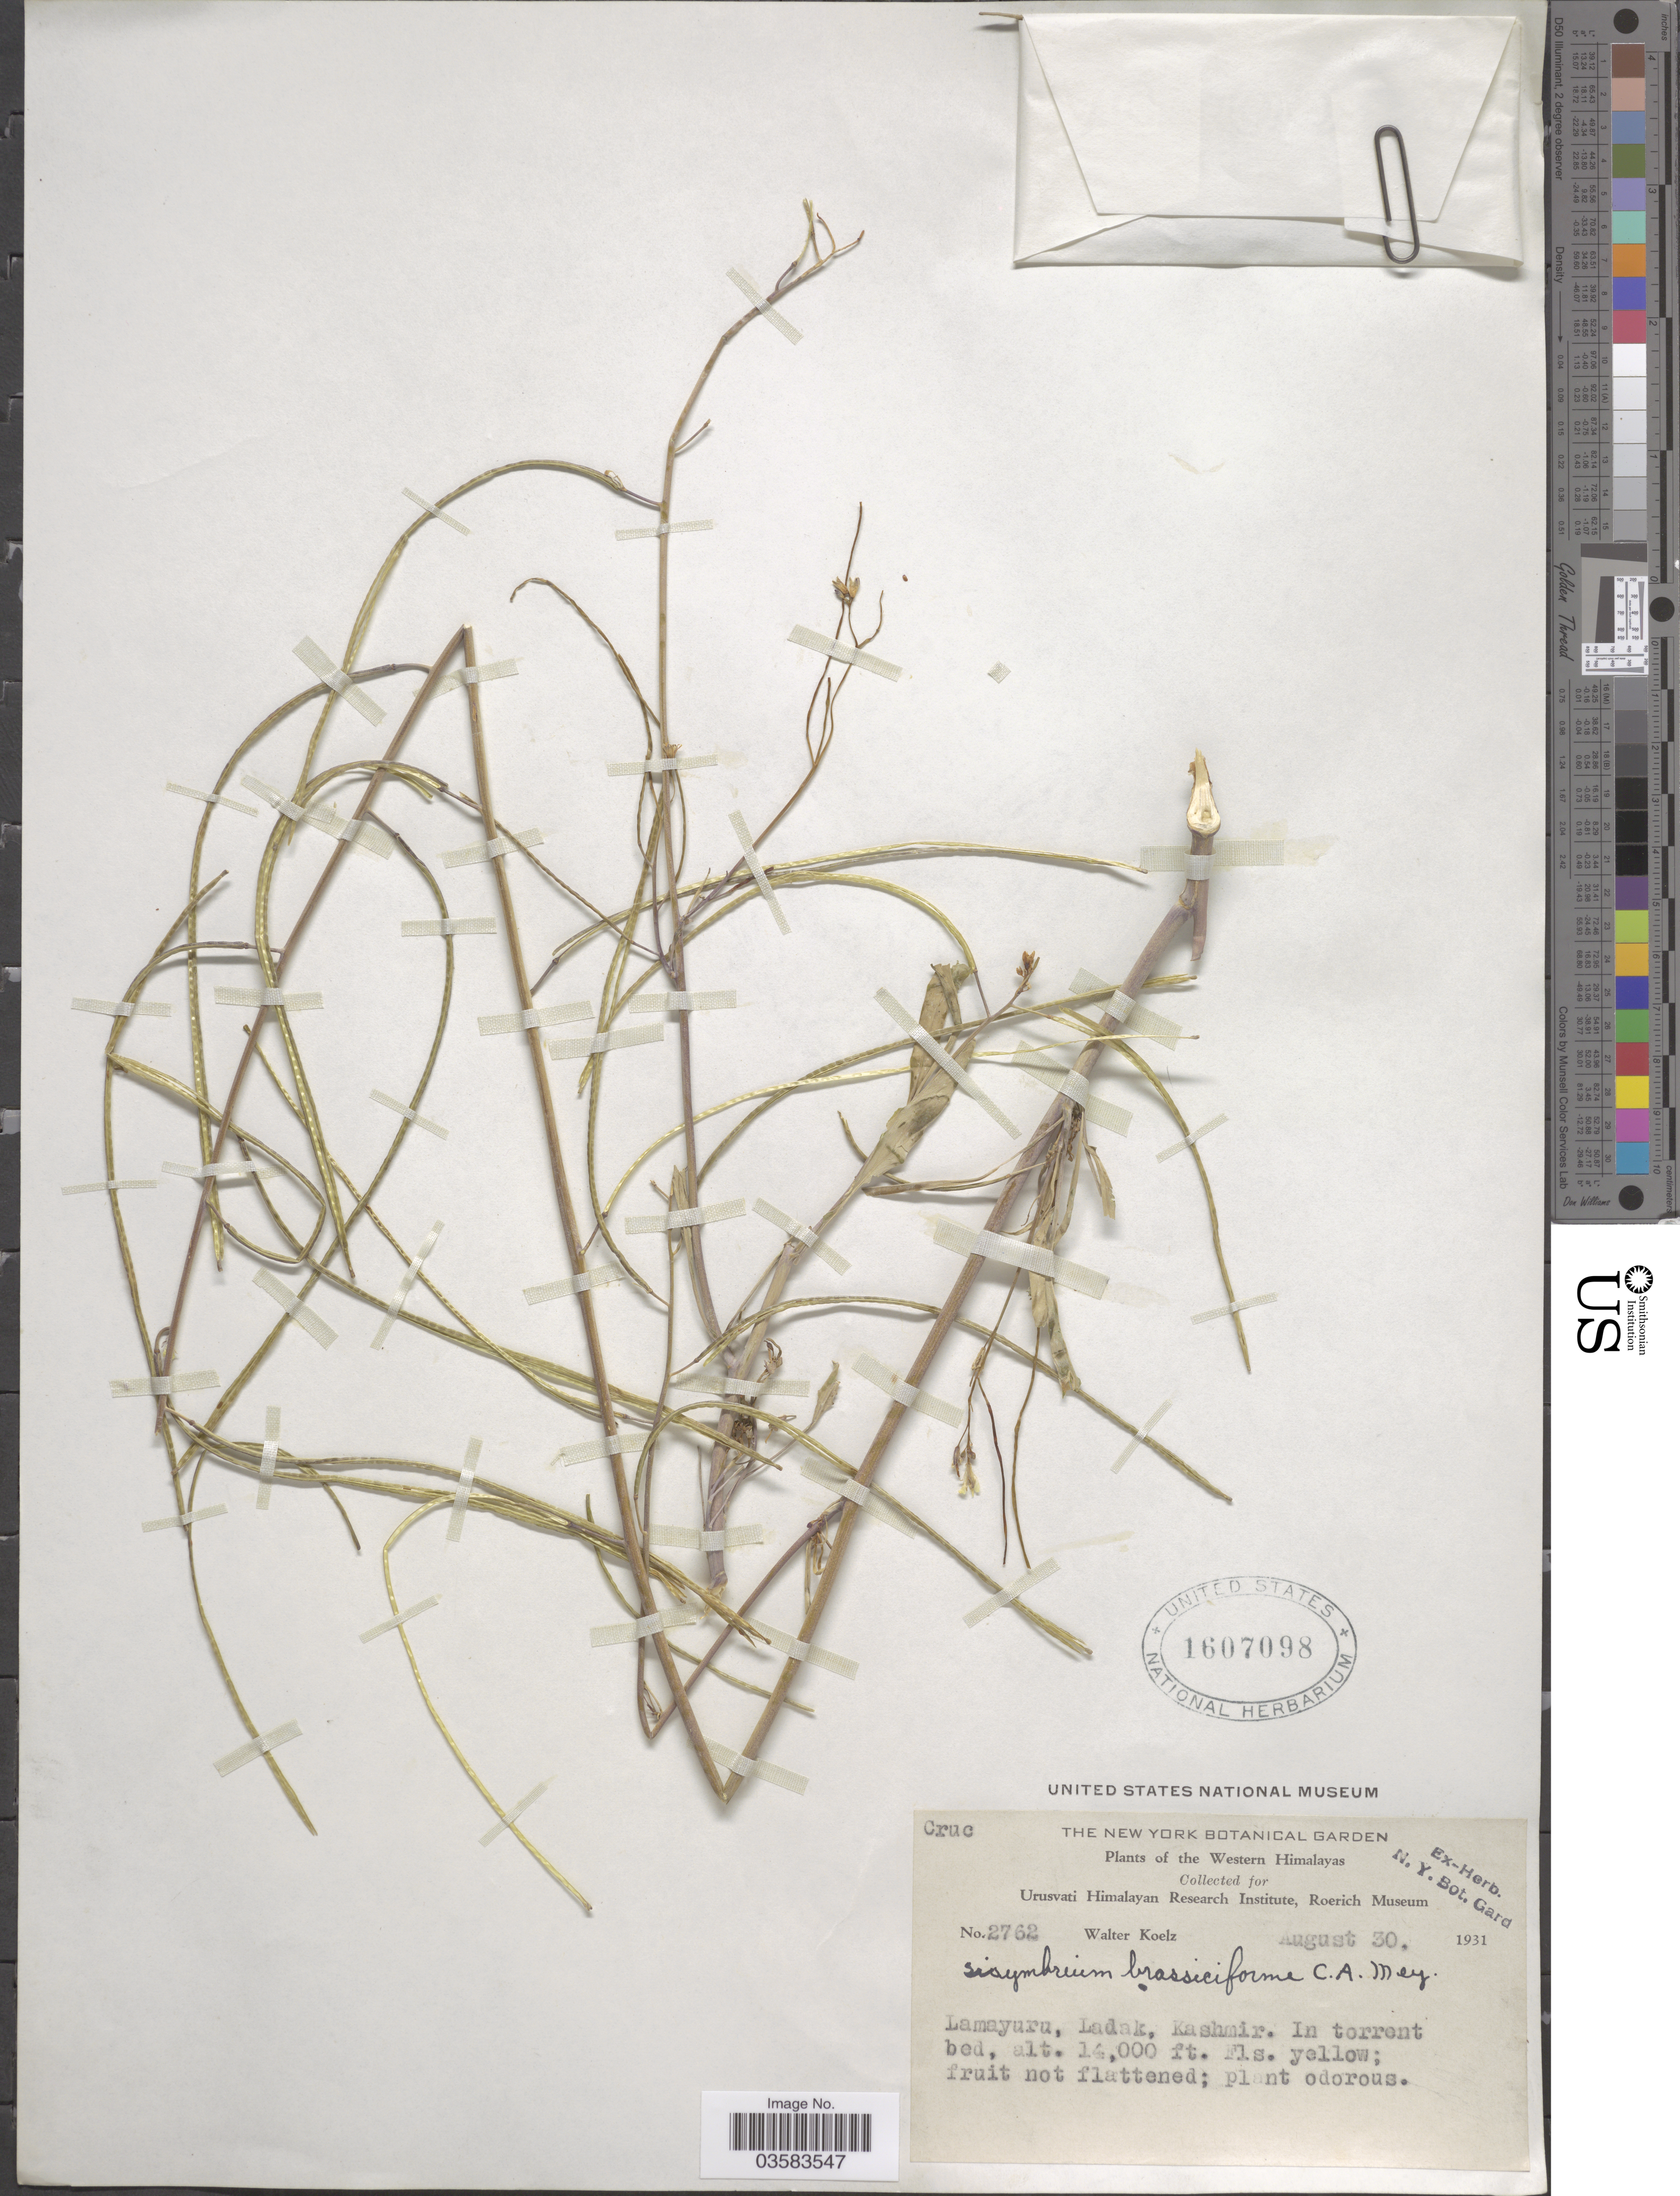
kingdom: Plantae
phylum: Tracheophyta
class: Magnoliopsida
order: Brassicales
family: Brassicaceae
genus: Sisymbrium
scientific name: Sisymbrium brassiciforme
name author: C.A. Mey.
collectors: W. N. Koelz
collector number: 2762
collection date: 1931-08-30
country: India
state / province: Ladakh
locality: Western Himalayas. Lamayuru, Ladak, Kashmir.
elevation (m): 4267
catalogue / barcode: US 1607098